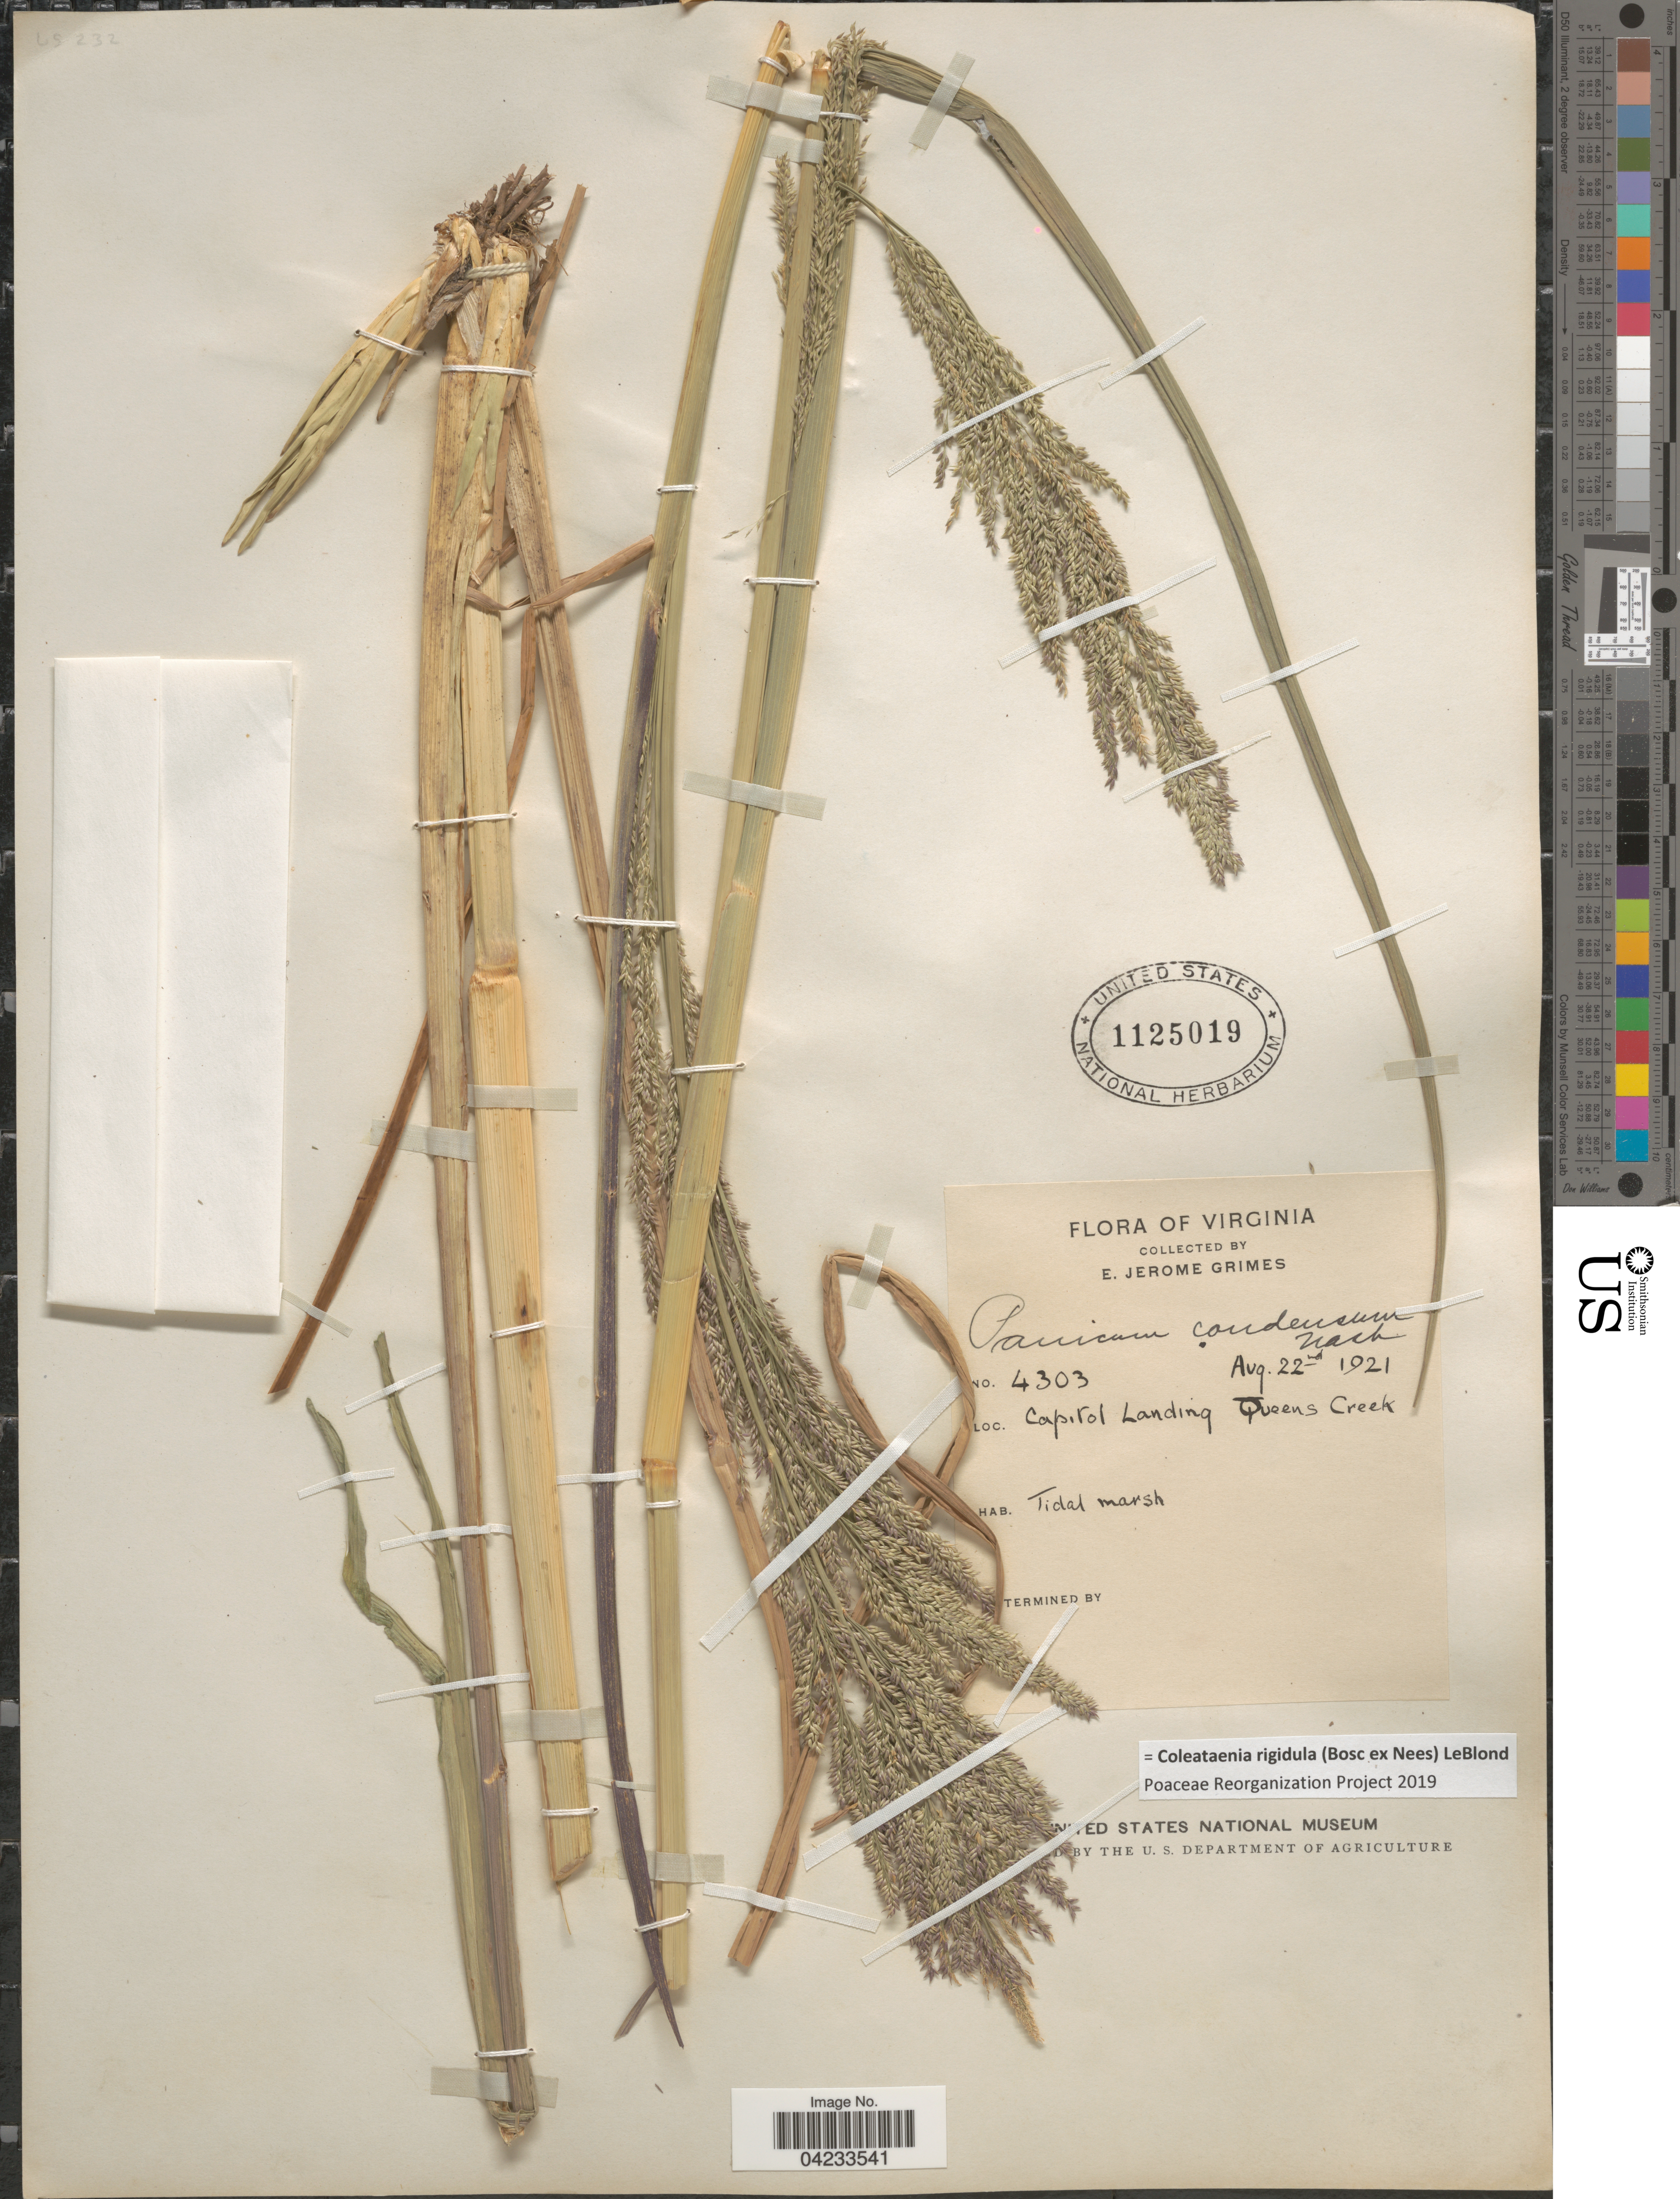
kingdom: Plantae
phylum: Tracheophyta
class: Liliopsida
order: Poales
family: Poaceae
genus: Coleataenia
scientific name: Coleataenia rigidula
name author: (Bosc ex Nees) LeBlond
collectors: E. J. Grimes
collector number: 4303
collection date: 1921-08-22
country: United States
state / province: Virginia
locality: Capital Landing Queens Creek.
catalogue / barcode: US 1125019